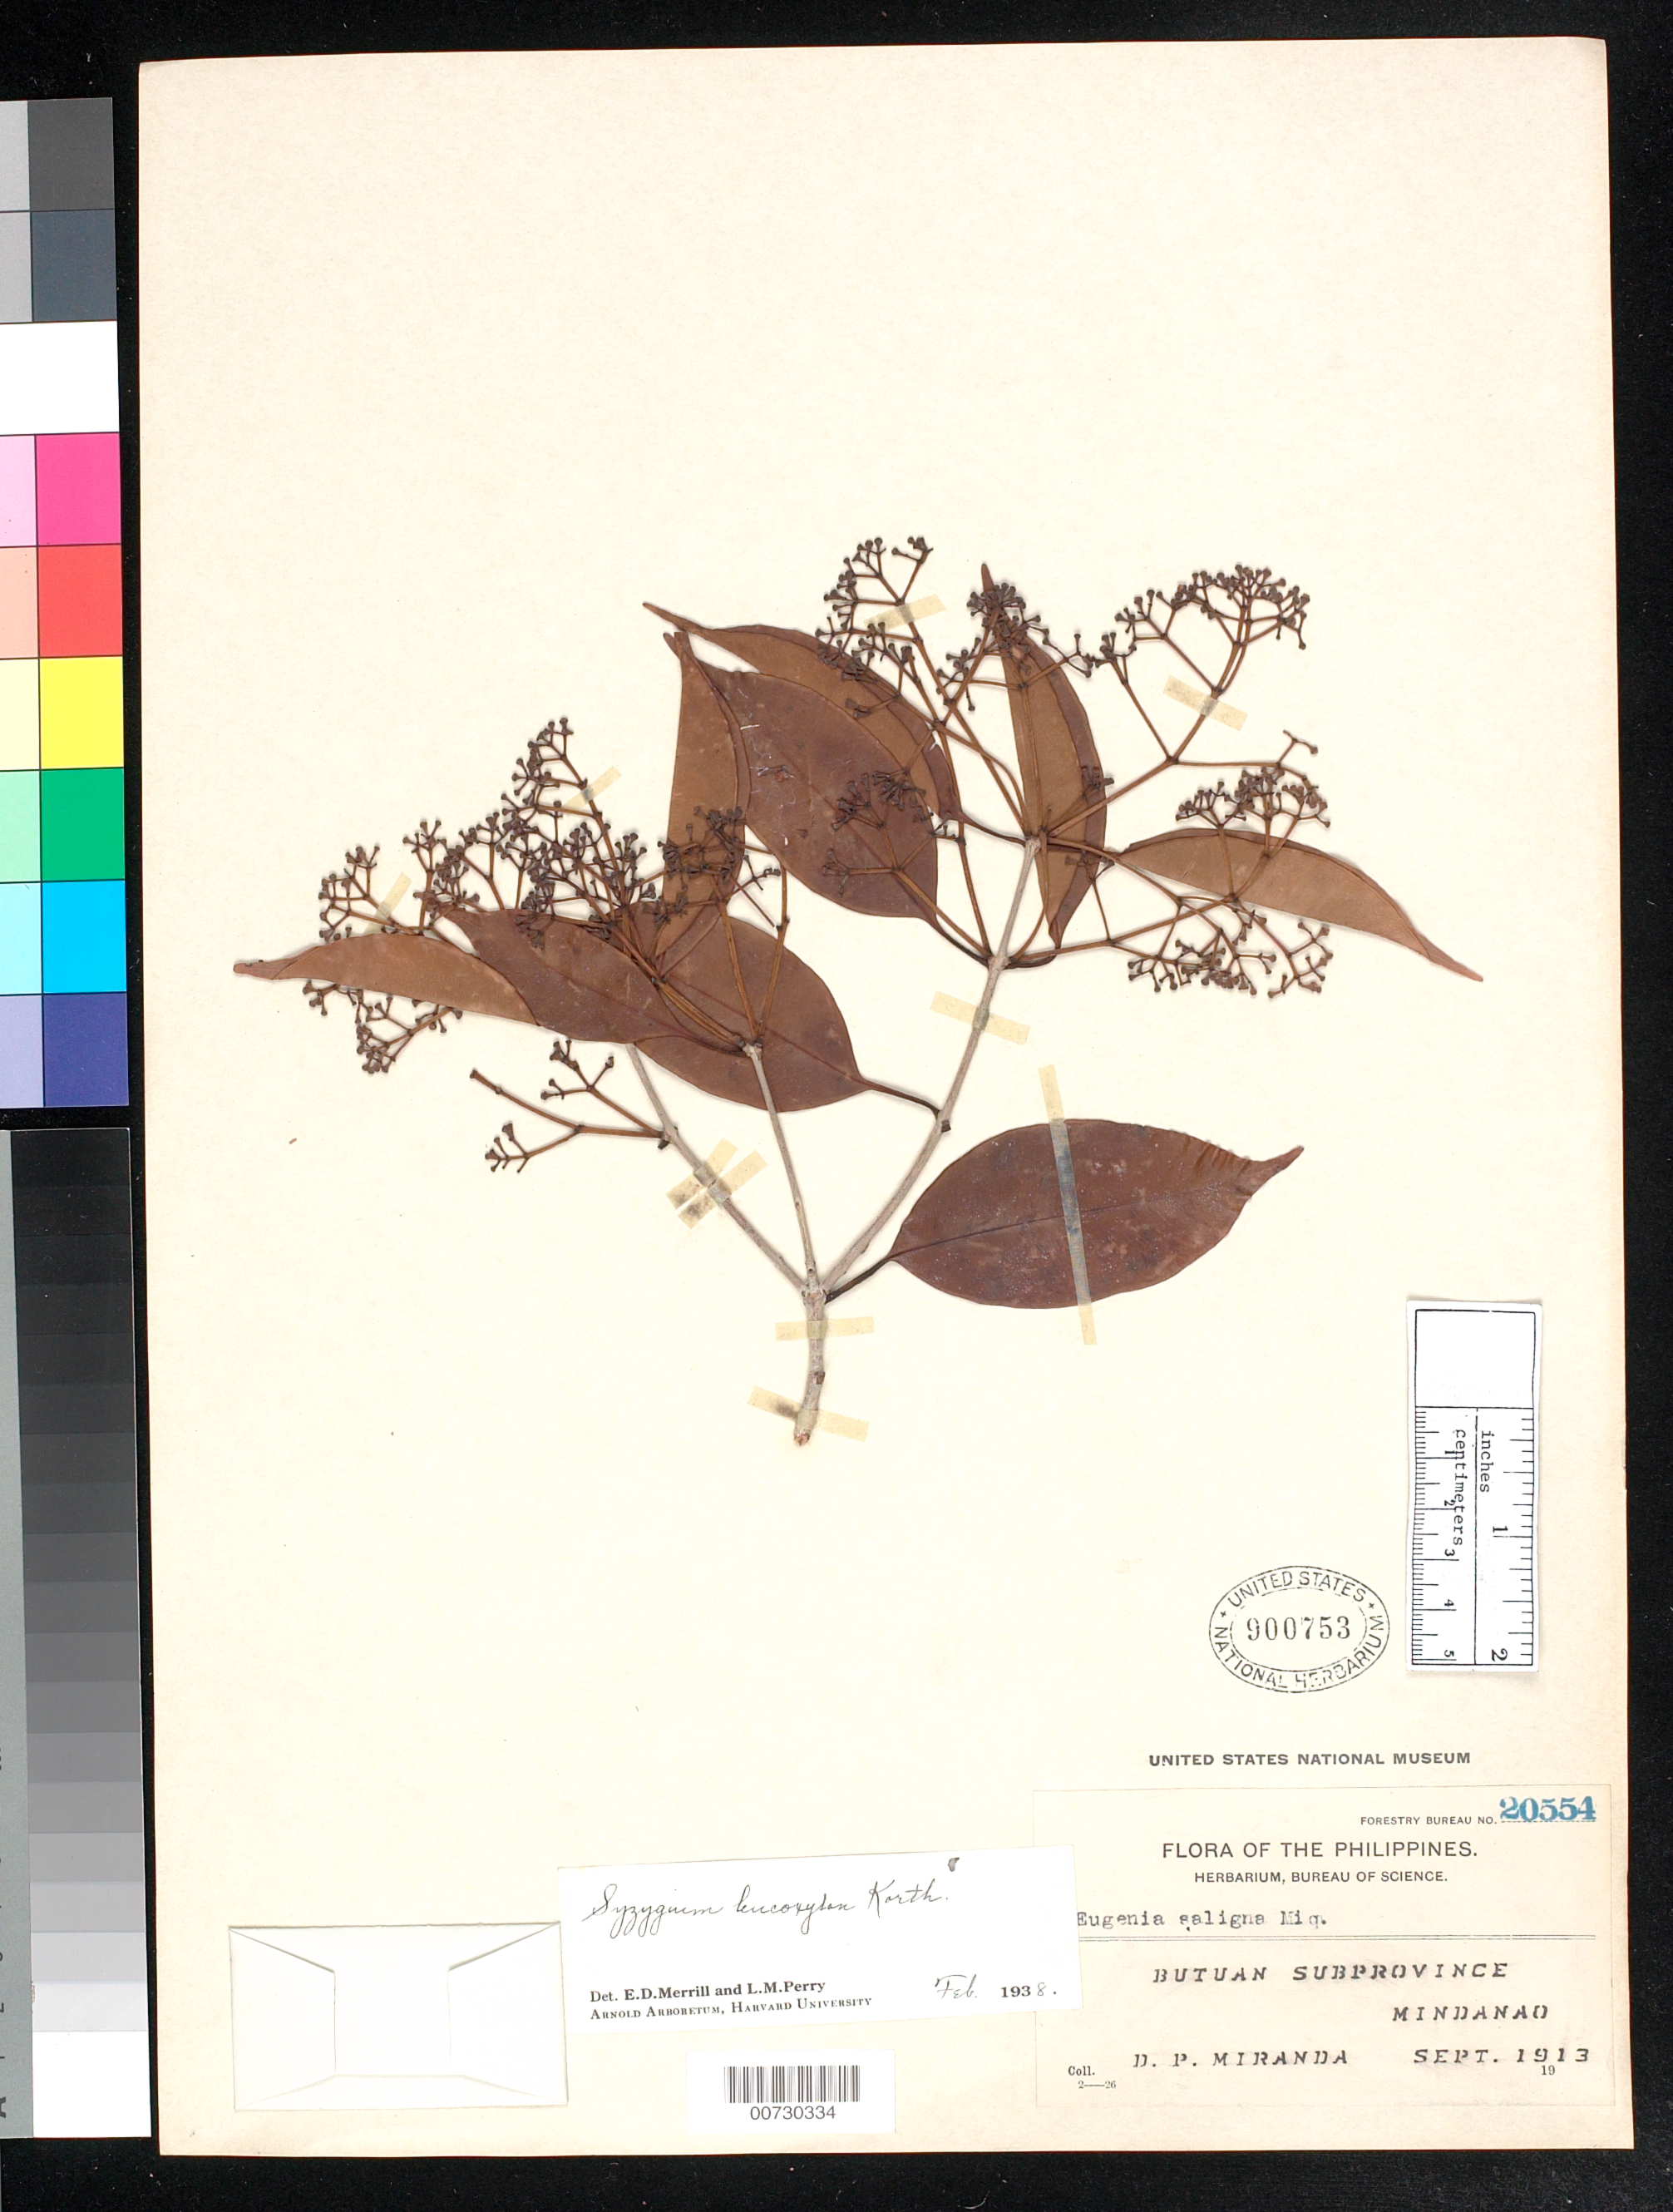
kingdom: Plantae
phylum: Tracheophyta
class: Magnoliopsida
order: Myrtales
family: Myrtaceae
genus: Syzygium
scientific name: Syzygium leucoxylon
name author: Korth.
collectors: D. P. Miranda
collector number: For. Bur. 20554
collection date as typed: Sep 1913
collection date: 1913-09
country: Philippines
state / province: Caraga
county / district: Agusan del Norte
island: Mindanao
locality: Butuan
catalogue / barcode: US 900753